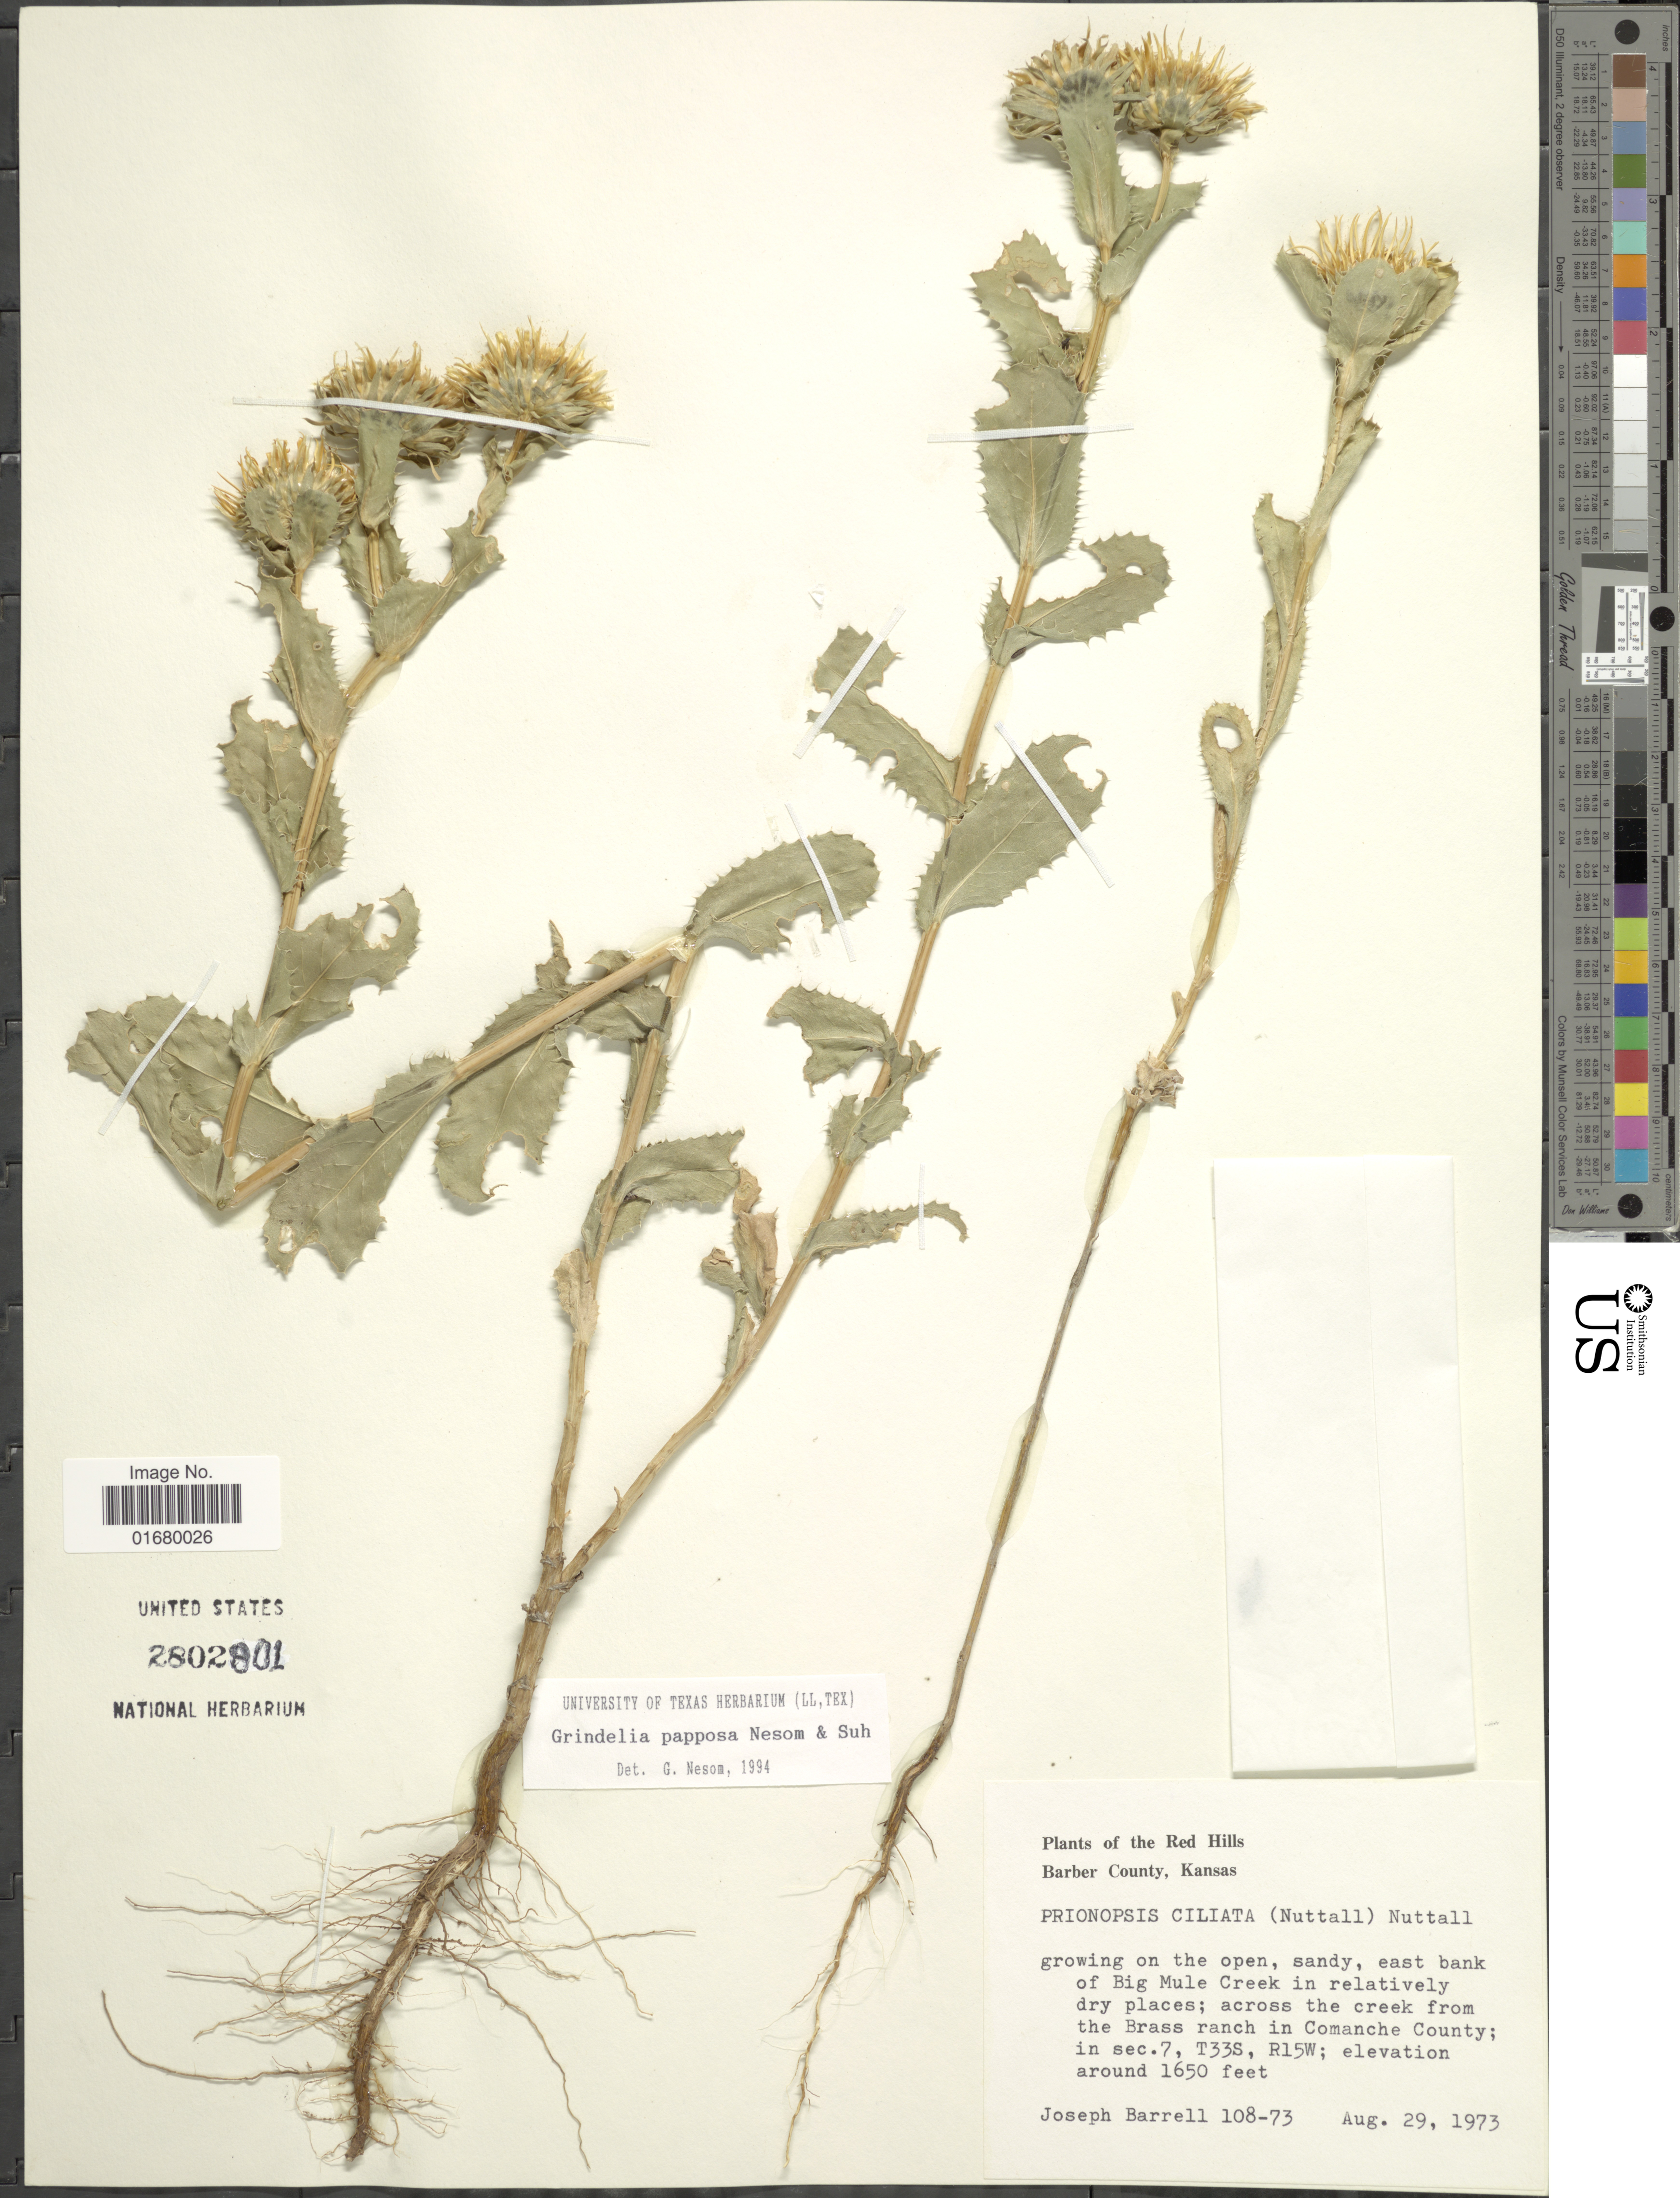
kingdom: Plantae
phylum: Tracheophyta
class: Magnoliopsida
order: Asterales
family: Asteraceae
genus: Grindelia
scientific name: Grindelia papposa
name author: G.L. Nesom & Suh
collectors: J. Barrell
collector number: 108-73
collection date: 1973-08-29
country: United States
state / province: Kansas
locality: The Red Hills, Barber County, east banks of Big Mule Creek in relatively dry places. T33S, R15W.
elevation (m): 503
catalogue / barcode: US 2802801